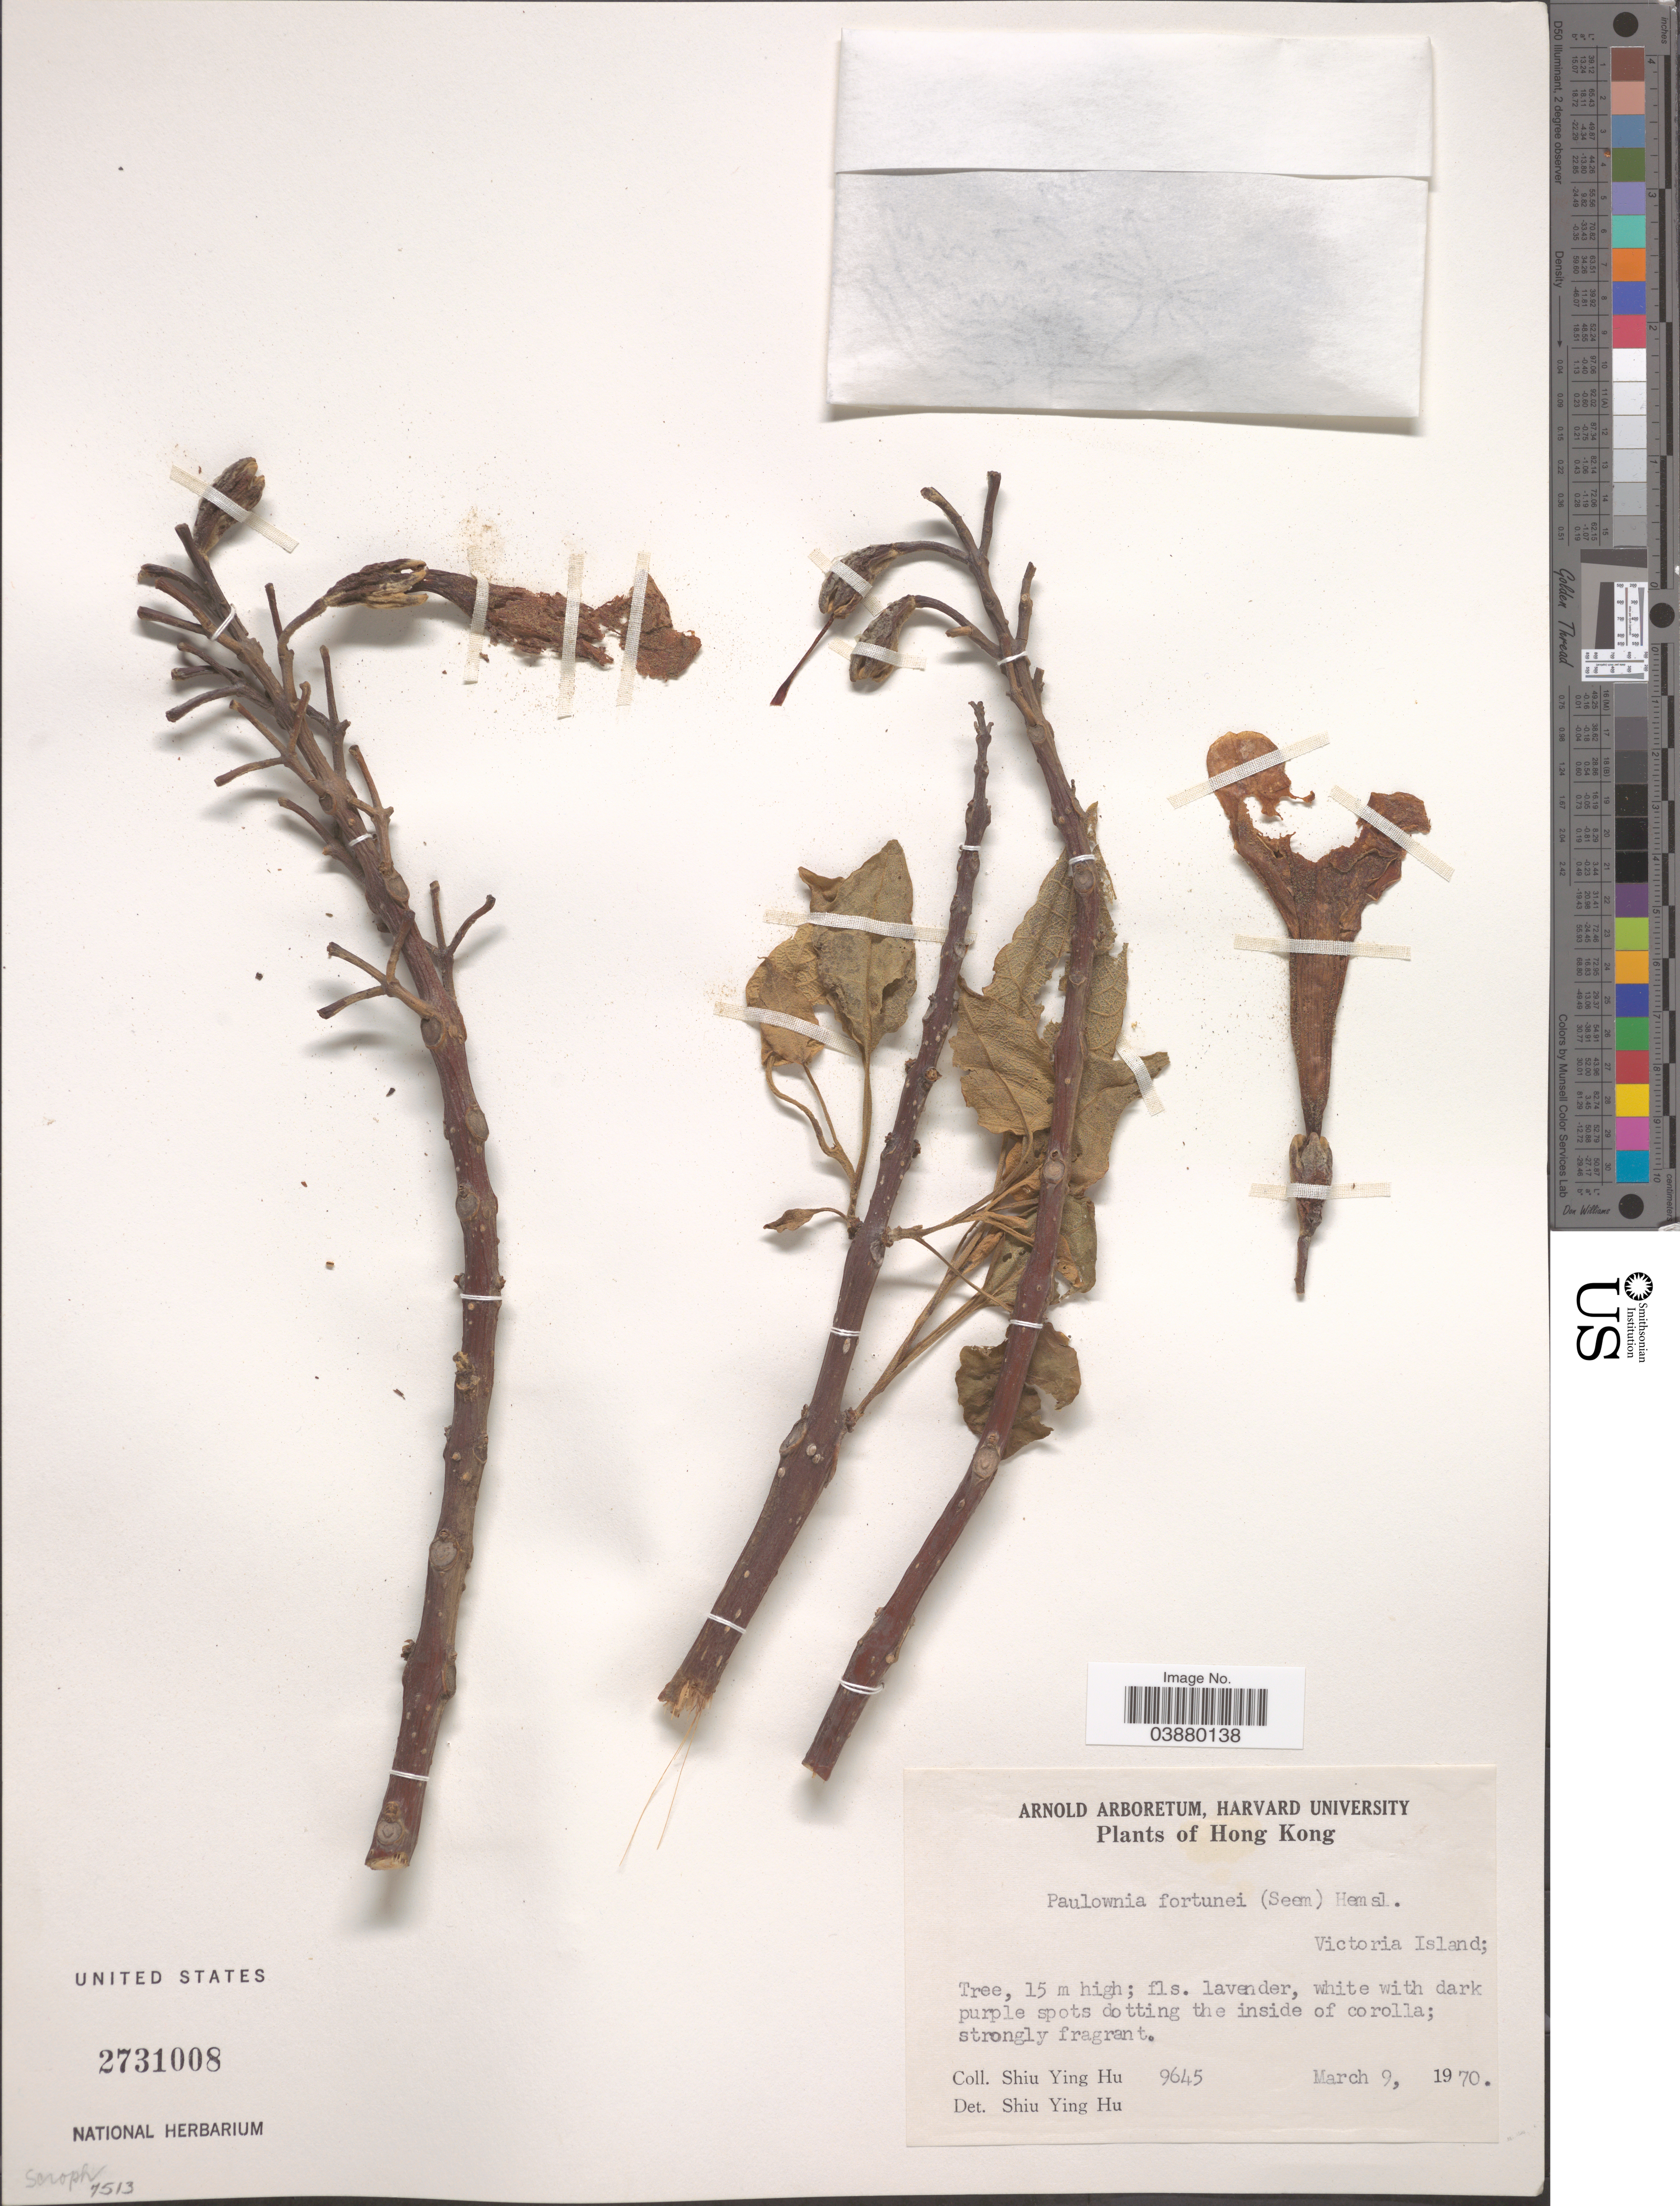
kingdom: Plantae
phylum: Tracheophyta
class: Magnoliopsida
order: Lamiales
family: Paulowniaceae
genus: Paulownia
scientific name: Paulownia fortunei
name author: (Seem.) Hemsl.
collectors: S. Y. Hu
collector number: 9645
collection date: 1970-03-09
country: China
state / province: Hong Kong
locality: Victoria Island.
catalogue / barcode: US 2731008